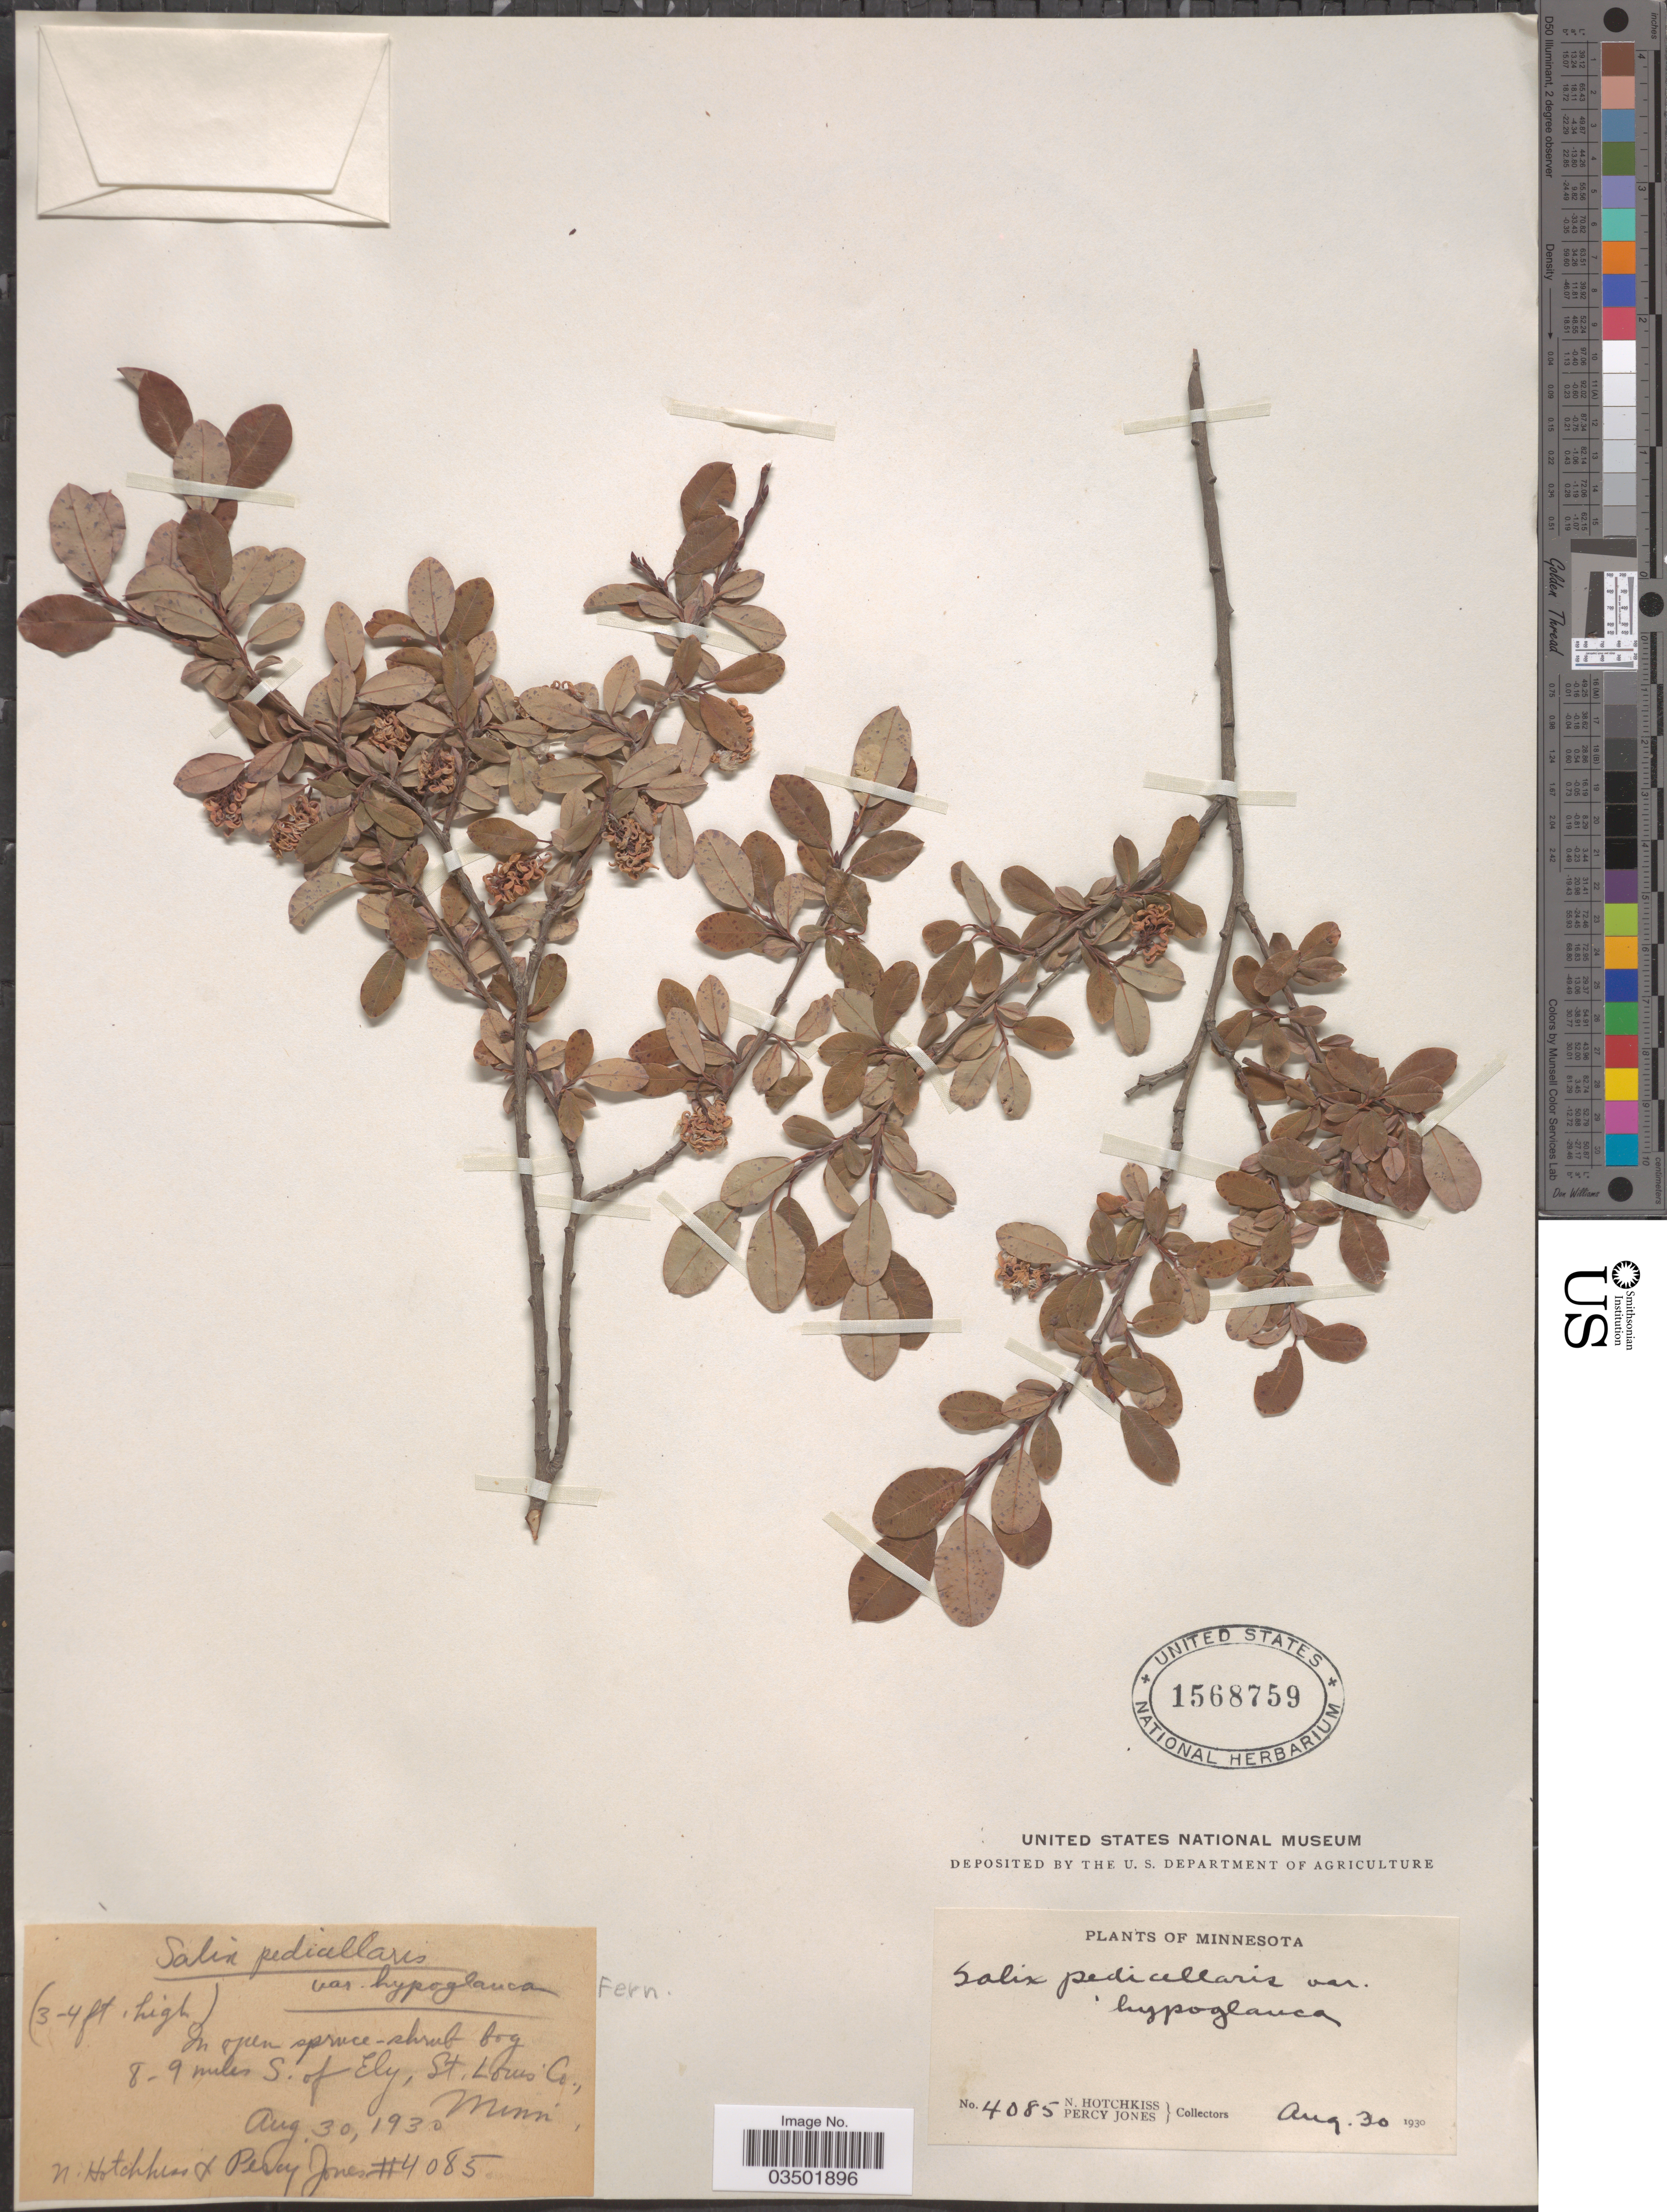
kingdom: Plantae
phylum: Tracheophyta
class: Magnoliopsida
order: Malpighiales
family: Salicaceae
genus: Salix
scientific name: Salix pedicellaris var. hypoglauca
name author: Fernald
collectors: N. Hotchkiss & P. Jones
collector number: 4085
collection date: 1930-08-30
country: United States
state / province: Minnesota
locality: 8-9 miles S. of Ely, St Louis Co.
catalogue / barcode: US 1568759